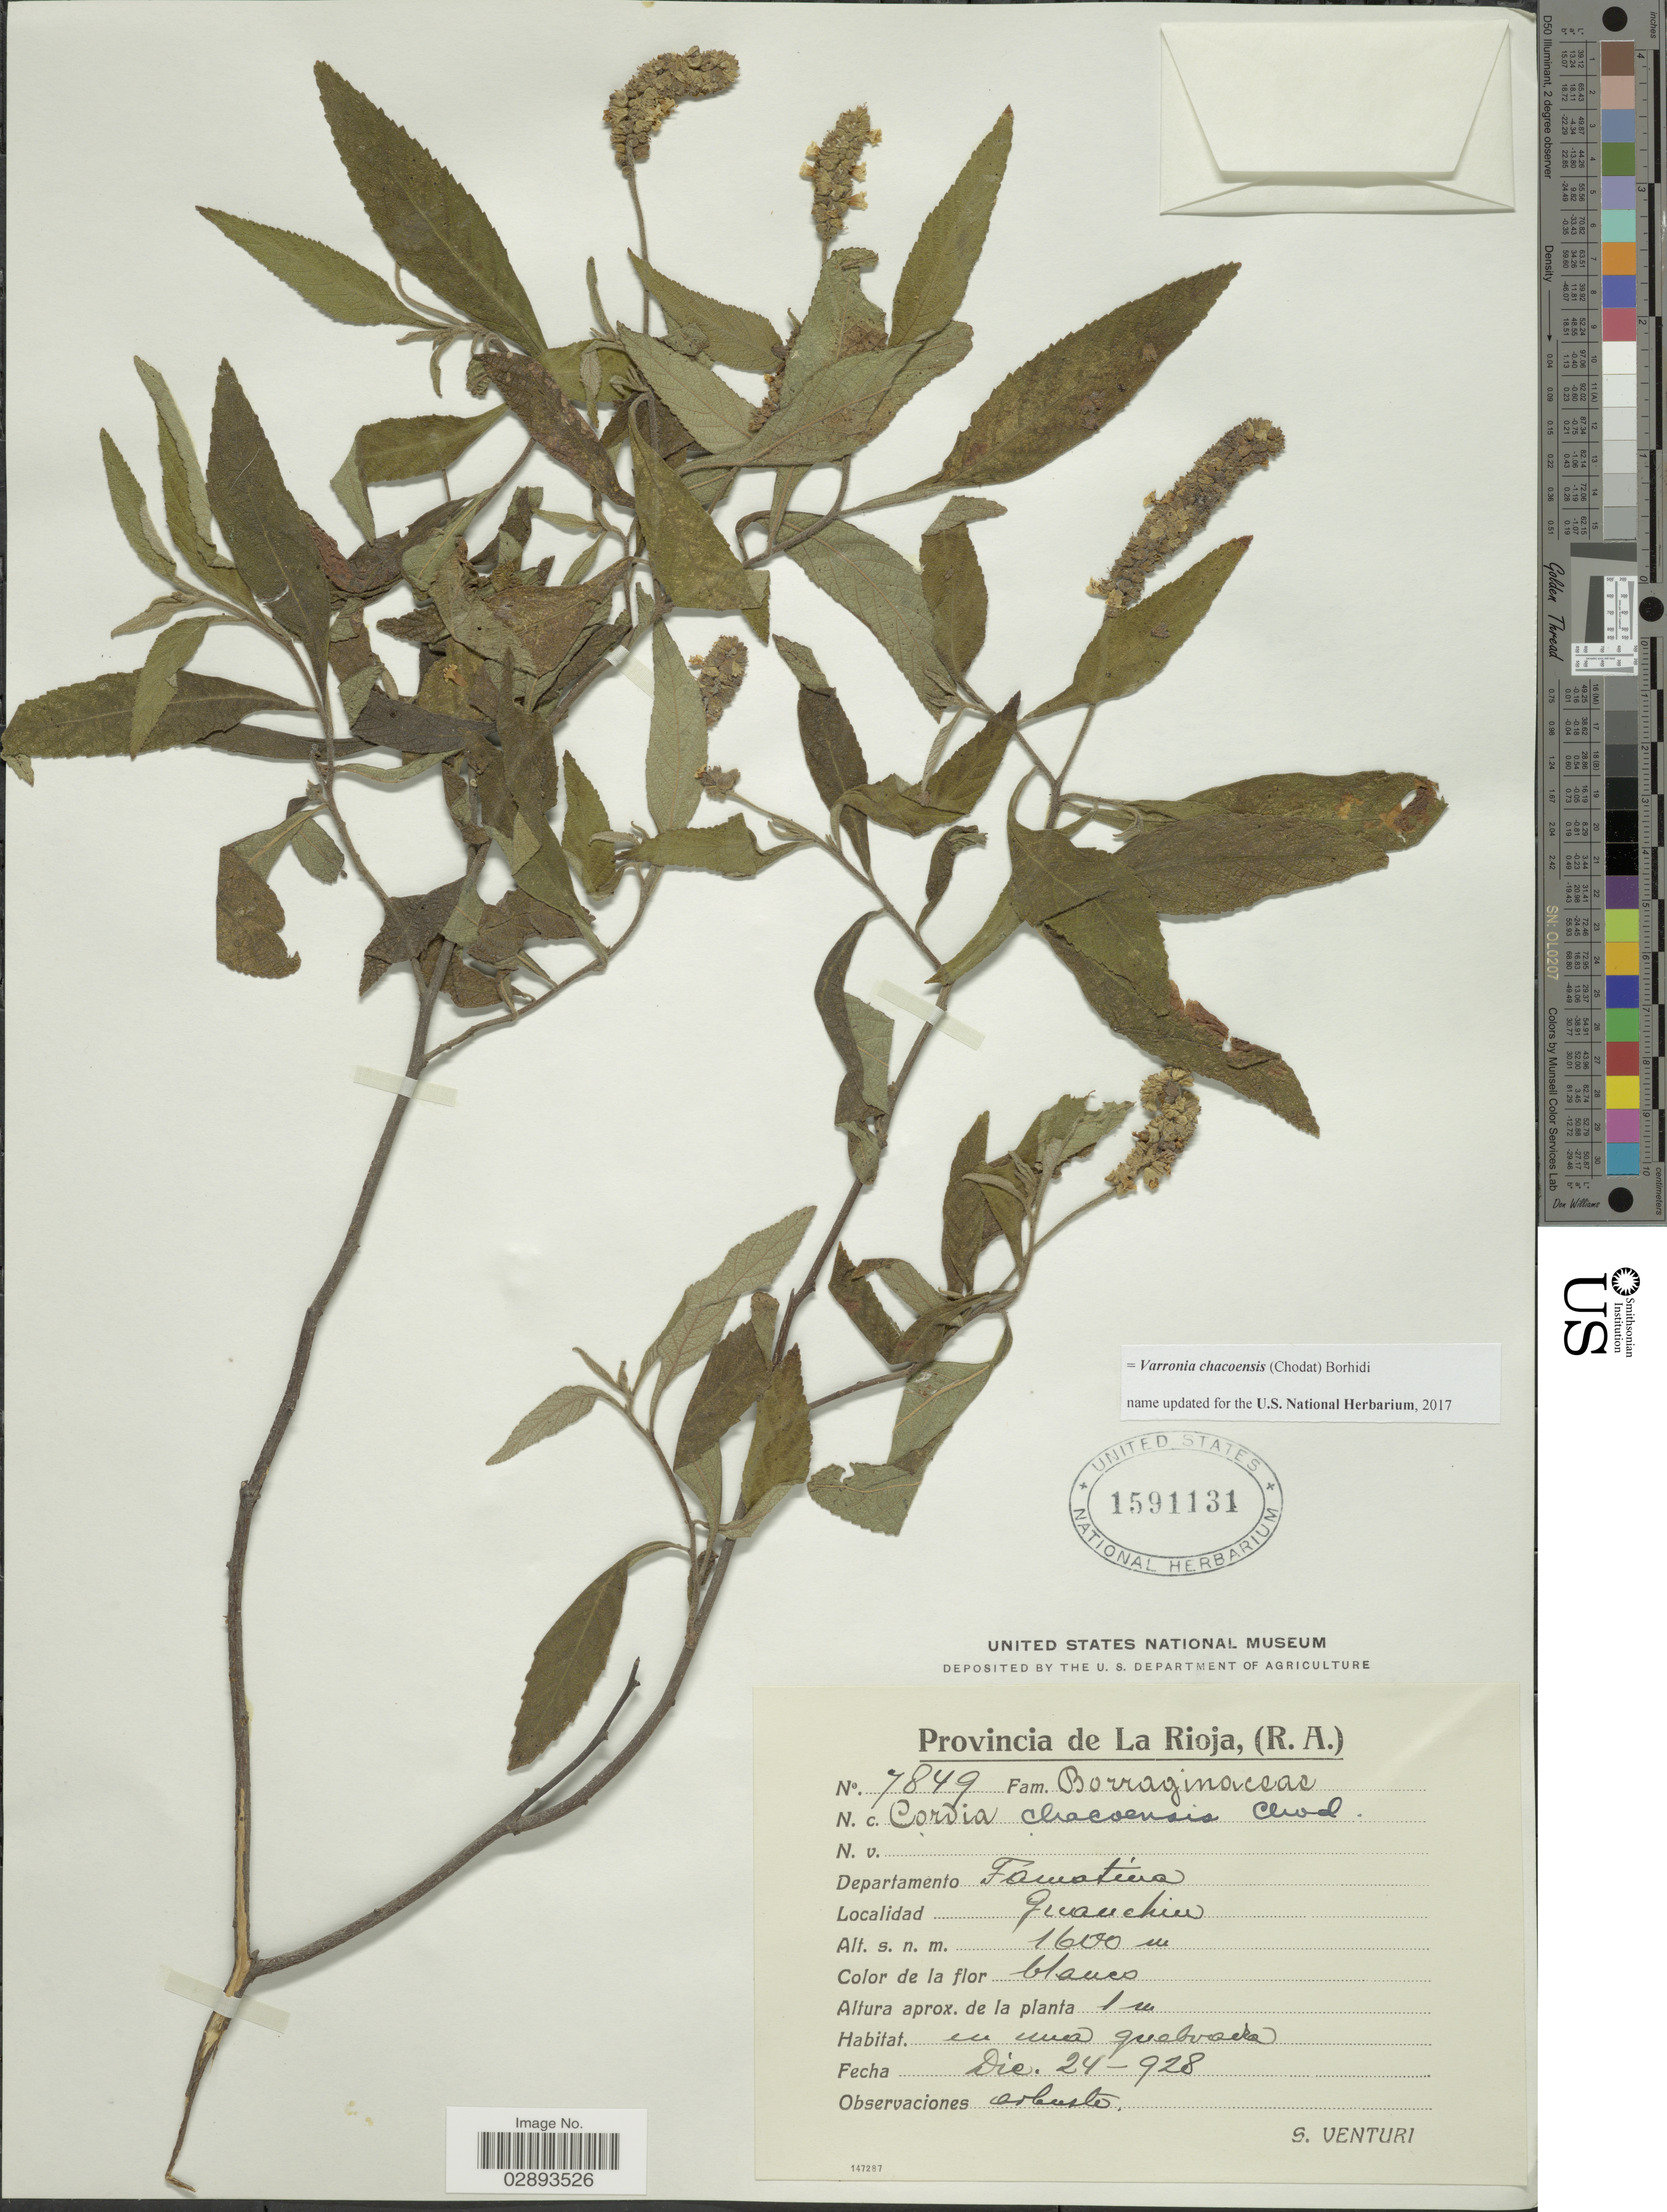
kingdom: Plantae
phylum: Tracheophyta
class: Magnoliopsida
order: Boraginales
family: Cordiaceae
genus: Varronia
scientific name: Varronia chacoensis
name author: (Chodat) Borhidi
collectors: S. Venturi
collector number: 7849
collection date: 1928-12-24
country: Argentina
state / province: La Rioja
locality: Provincia de La Rioja, (R.A.) Departamento Famatina, Guanchin.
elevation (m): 1600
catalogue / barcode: US 1591131